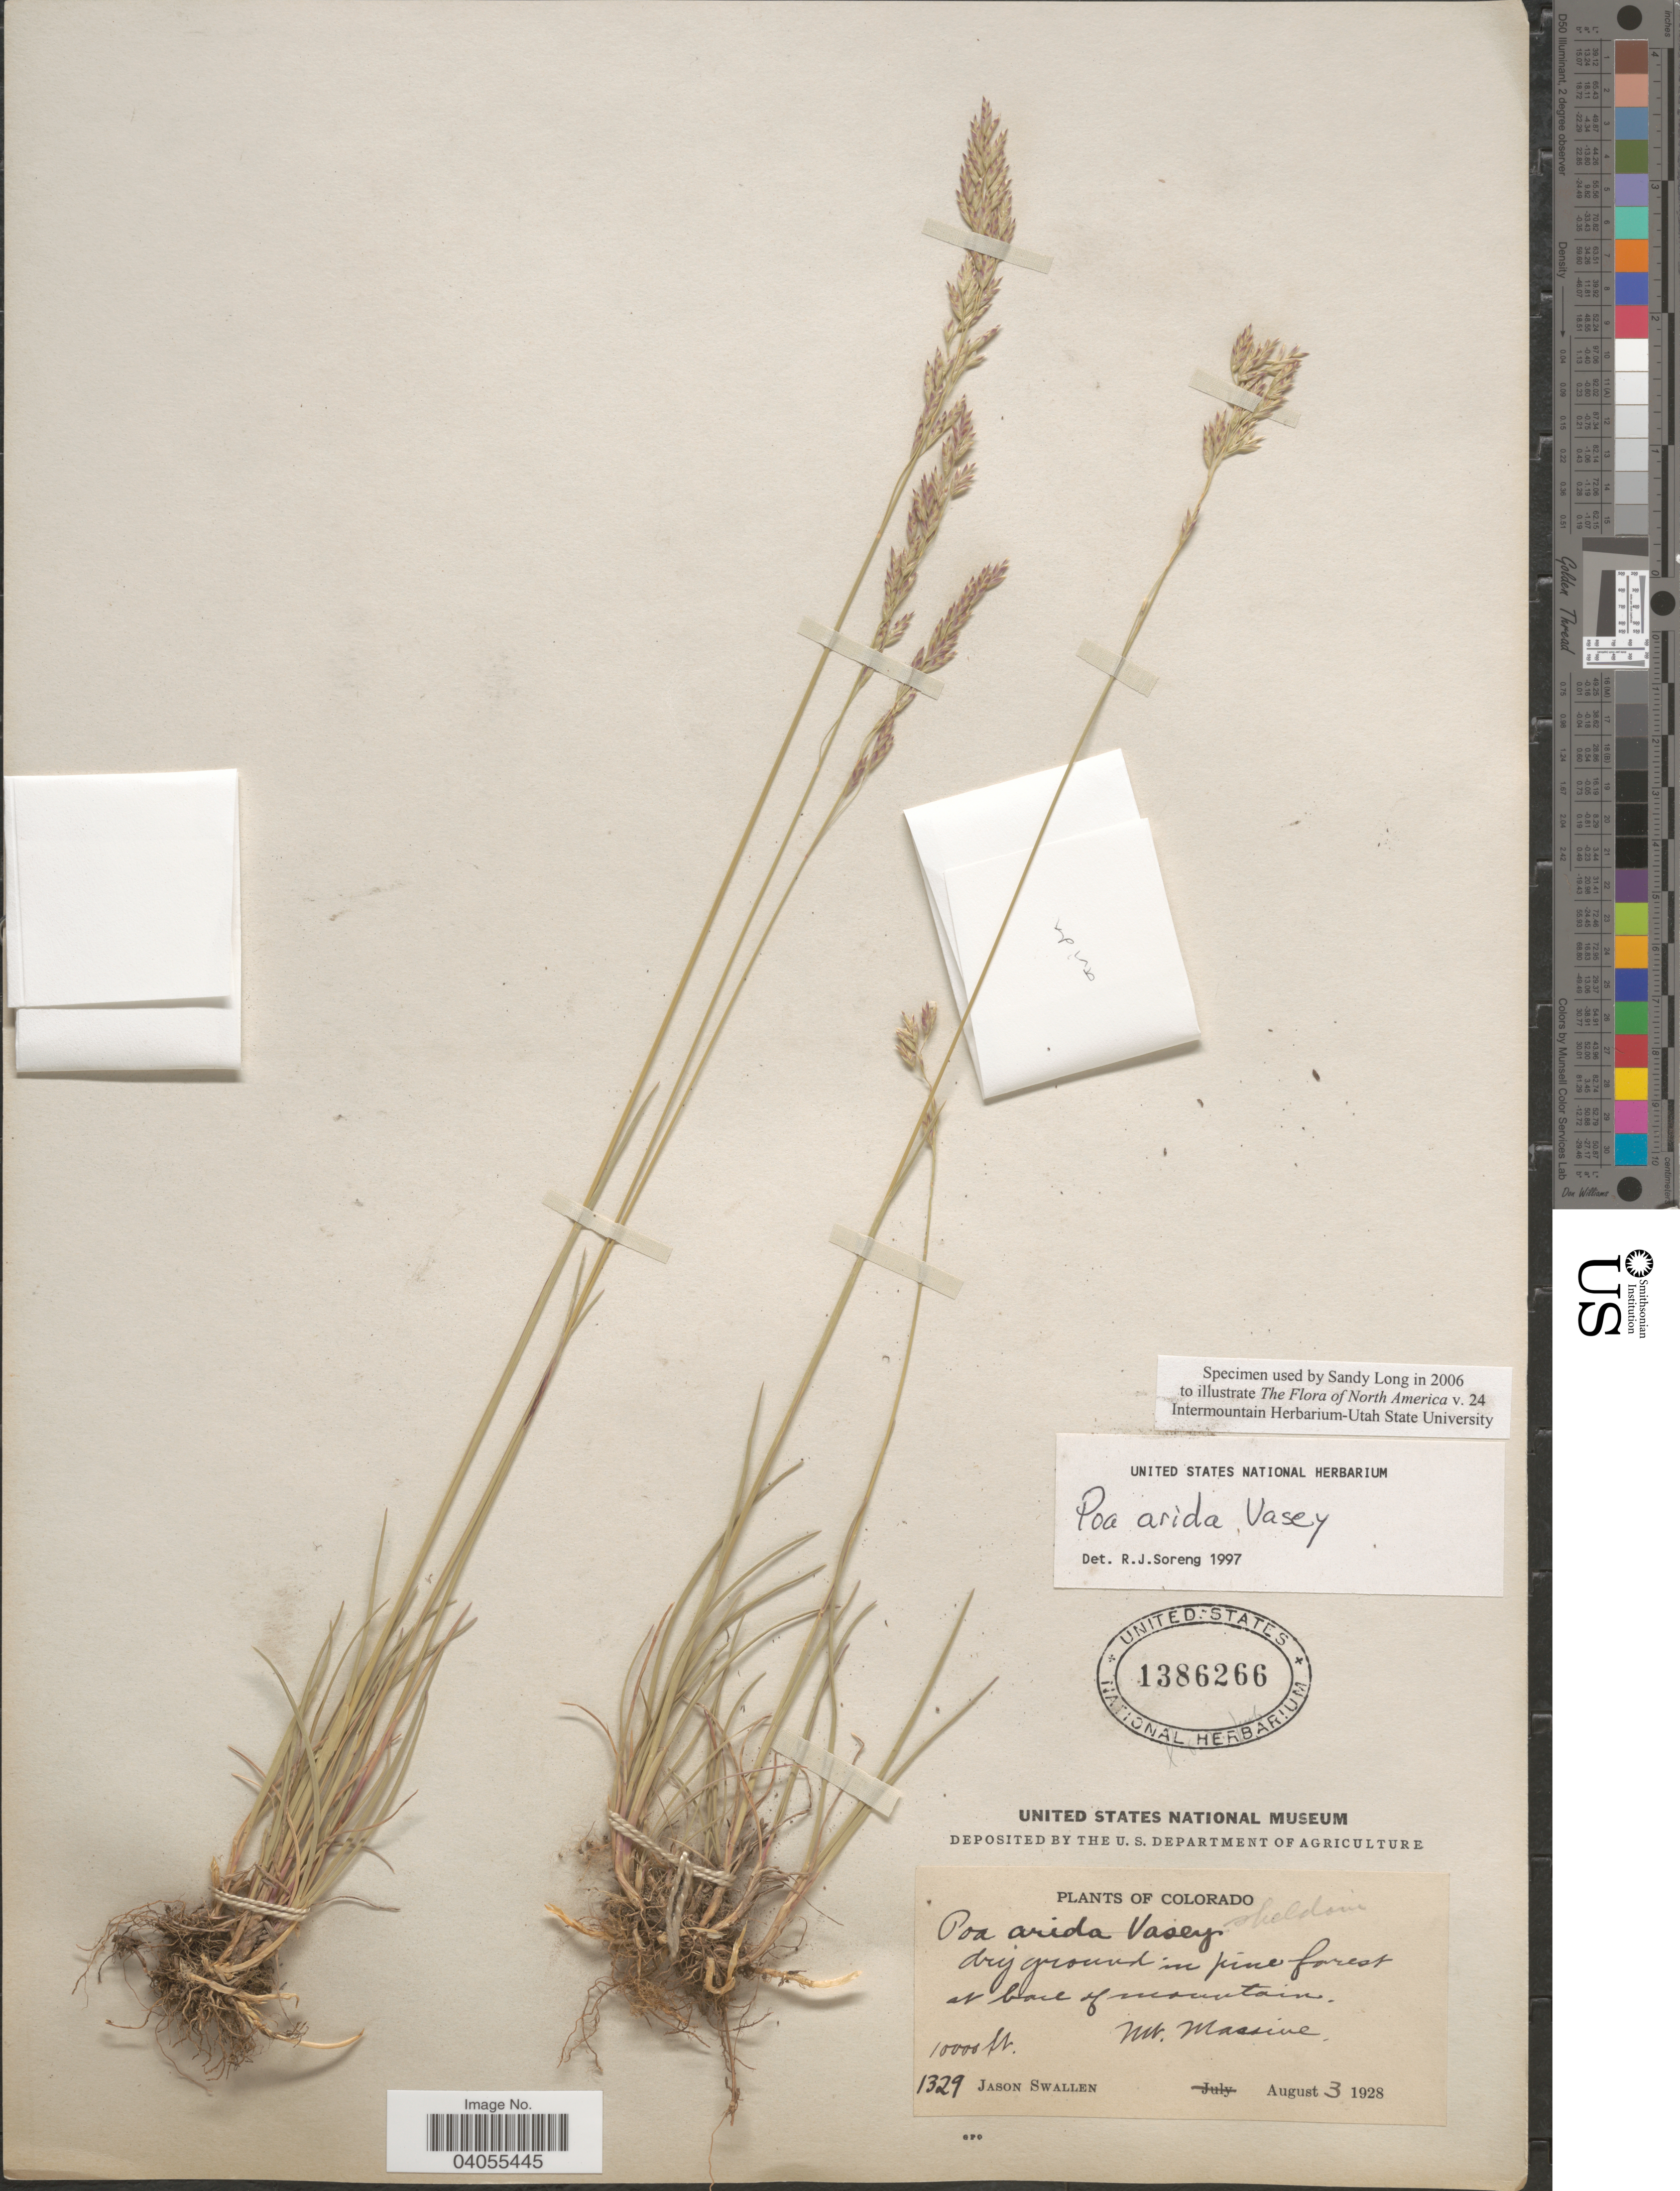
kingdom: Plantae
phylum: Tracheophyta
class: Liliopsida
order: Poales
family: Poaceae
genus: Poa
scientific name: Poa arida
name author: Vasey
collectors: J. R. Swallen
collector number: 1329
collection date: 1928-08-03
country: United States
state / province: Colorado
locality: Mt. Massine.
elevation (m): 3048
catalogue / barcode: US 1386266